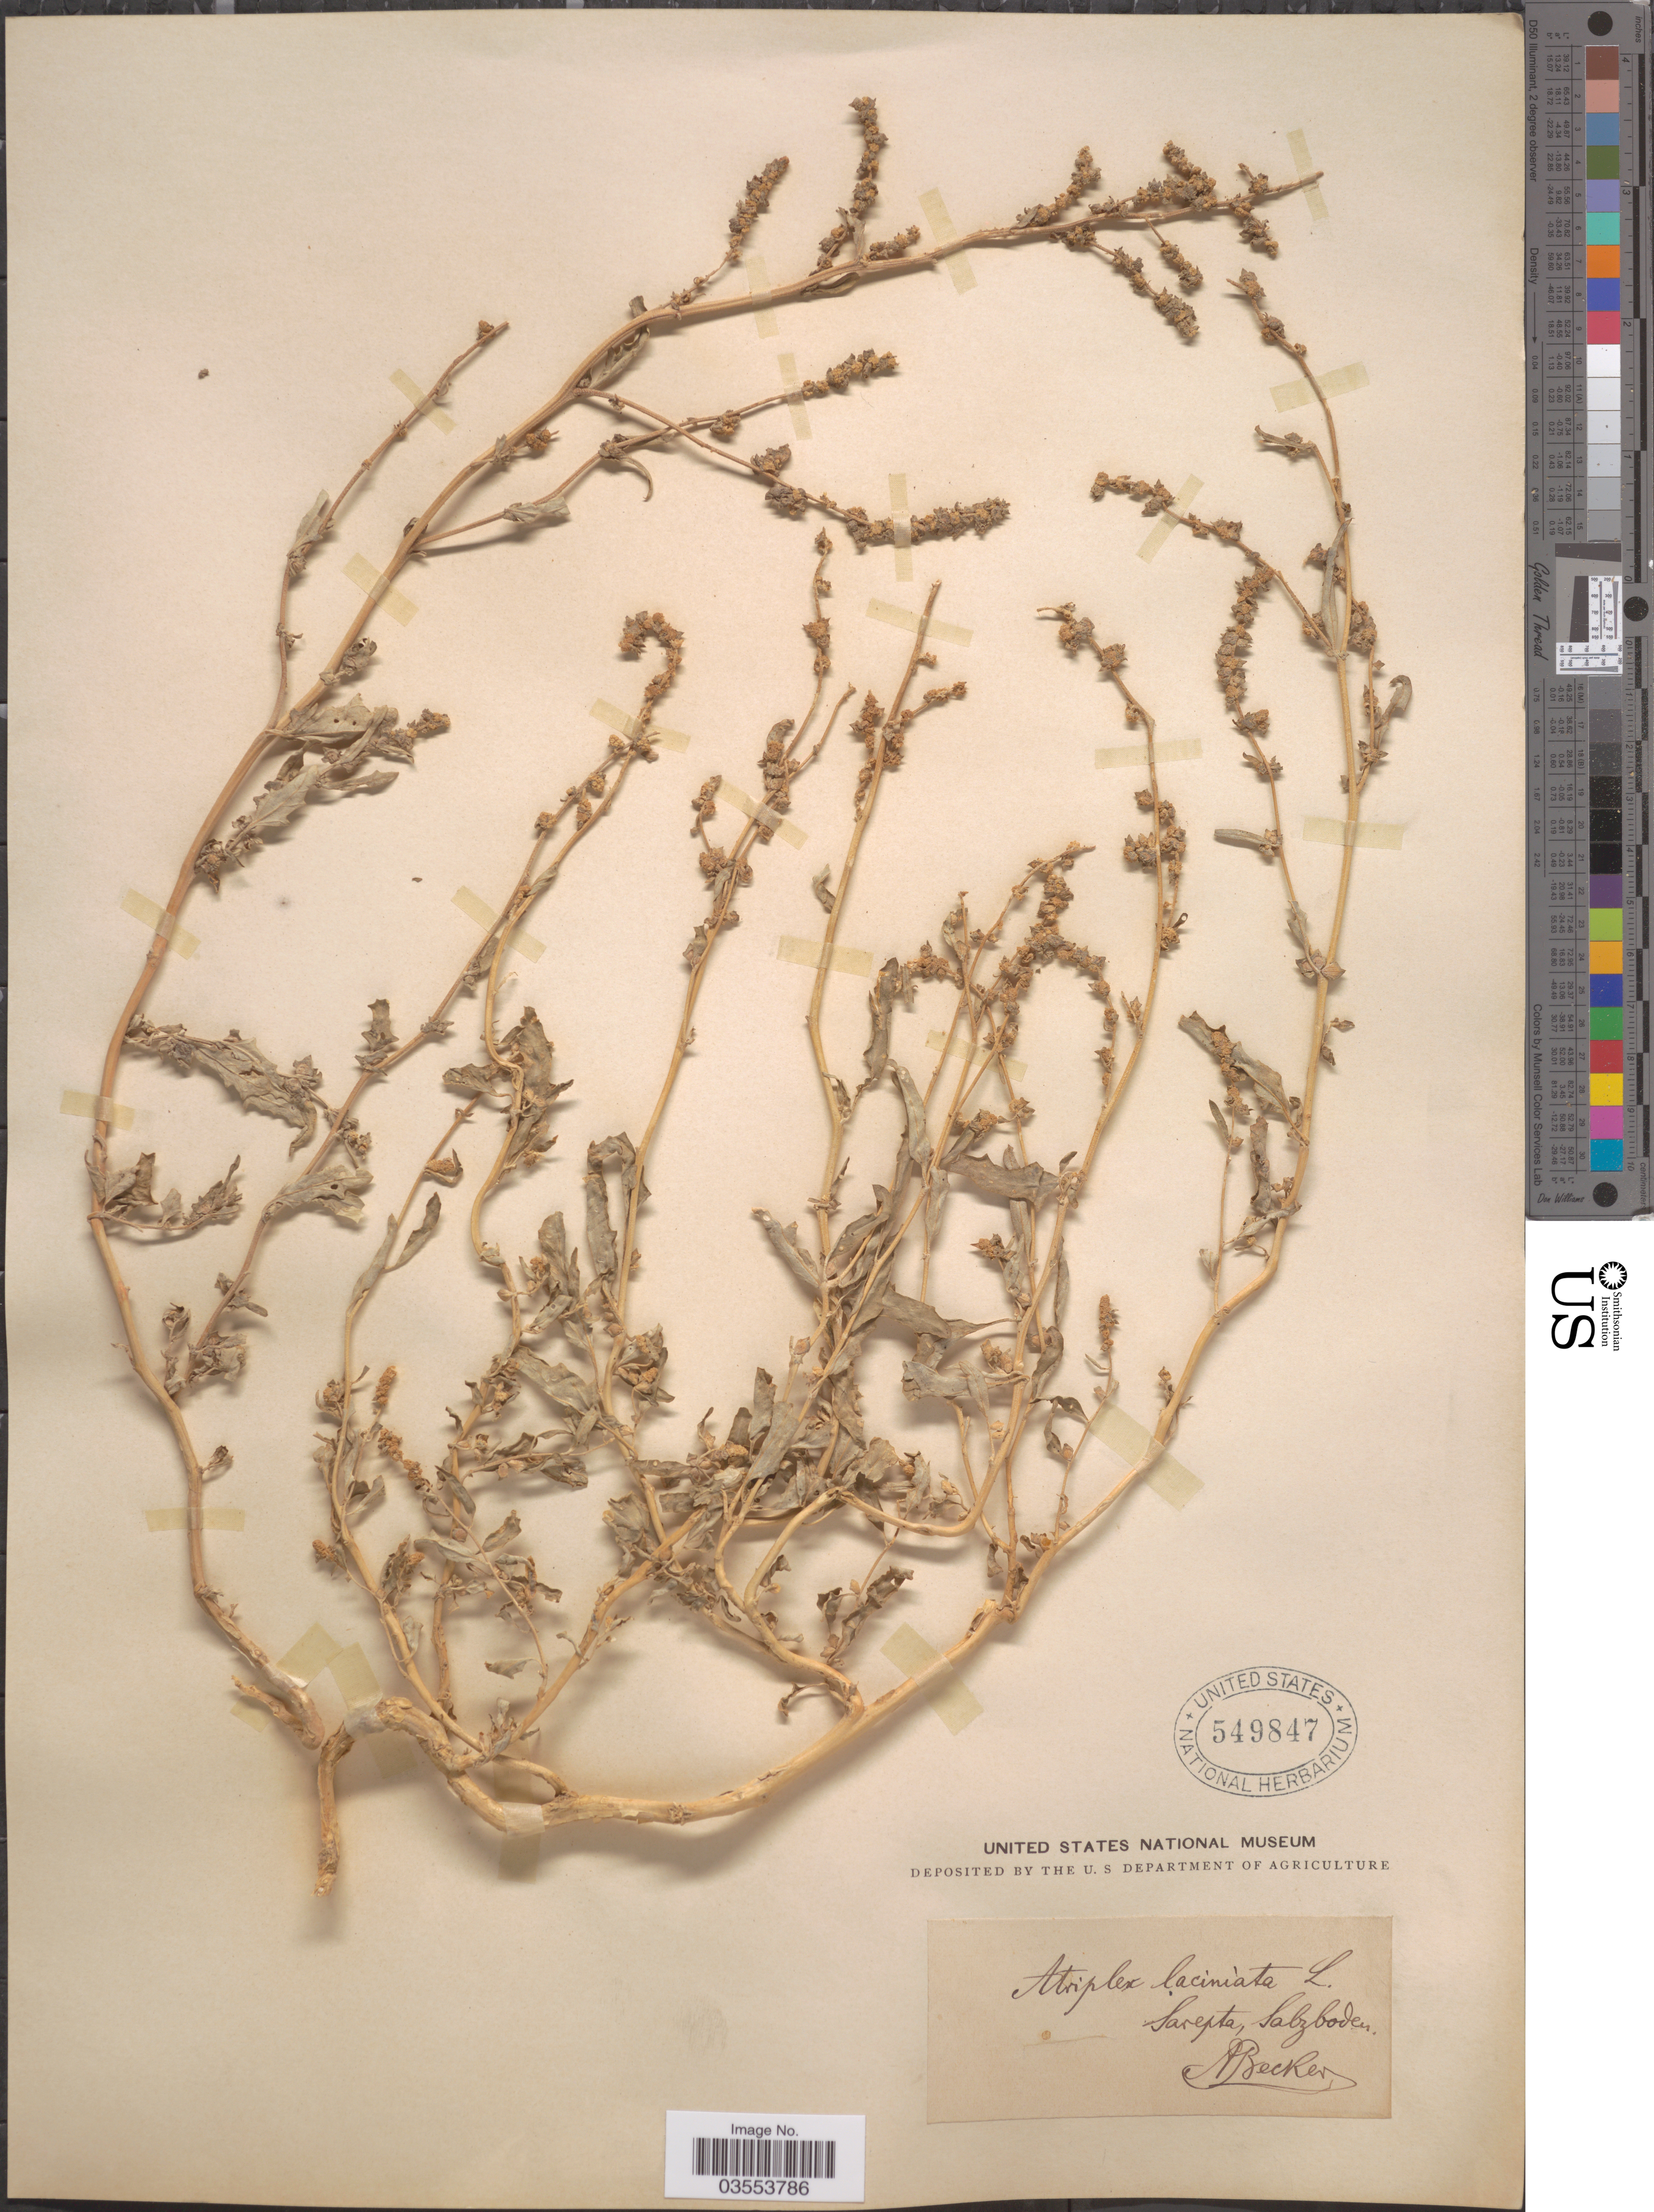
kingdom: Plantae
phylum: Tracheophyta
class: Magnoliopsida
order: Caryophyllales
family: Amaranthaceae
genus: Atriplex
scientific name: Atriplex laciniata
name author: L.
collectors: A. Becker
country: Russian Federation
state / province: Volgograd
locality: Sarepta.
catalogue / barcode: US 549847